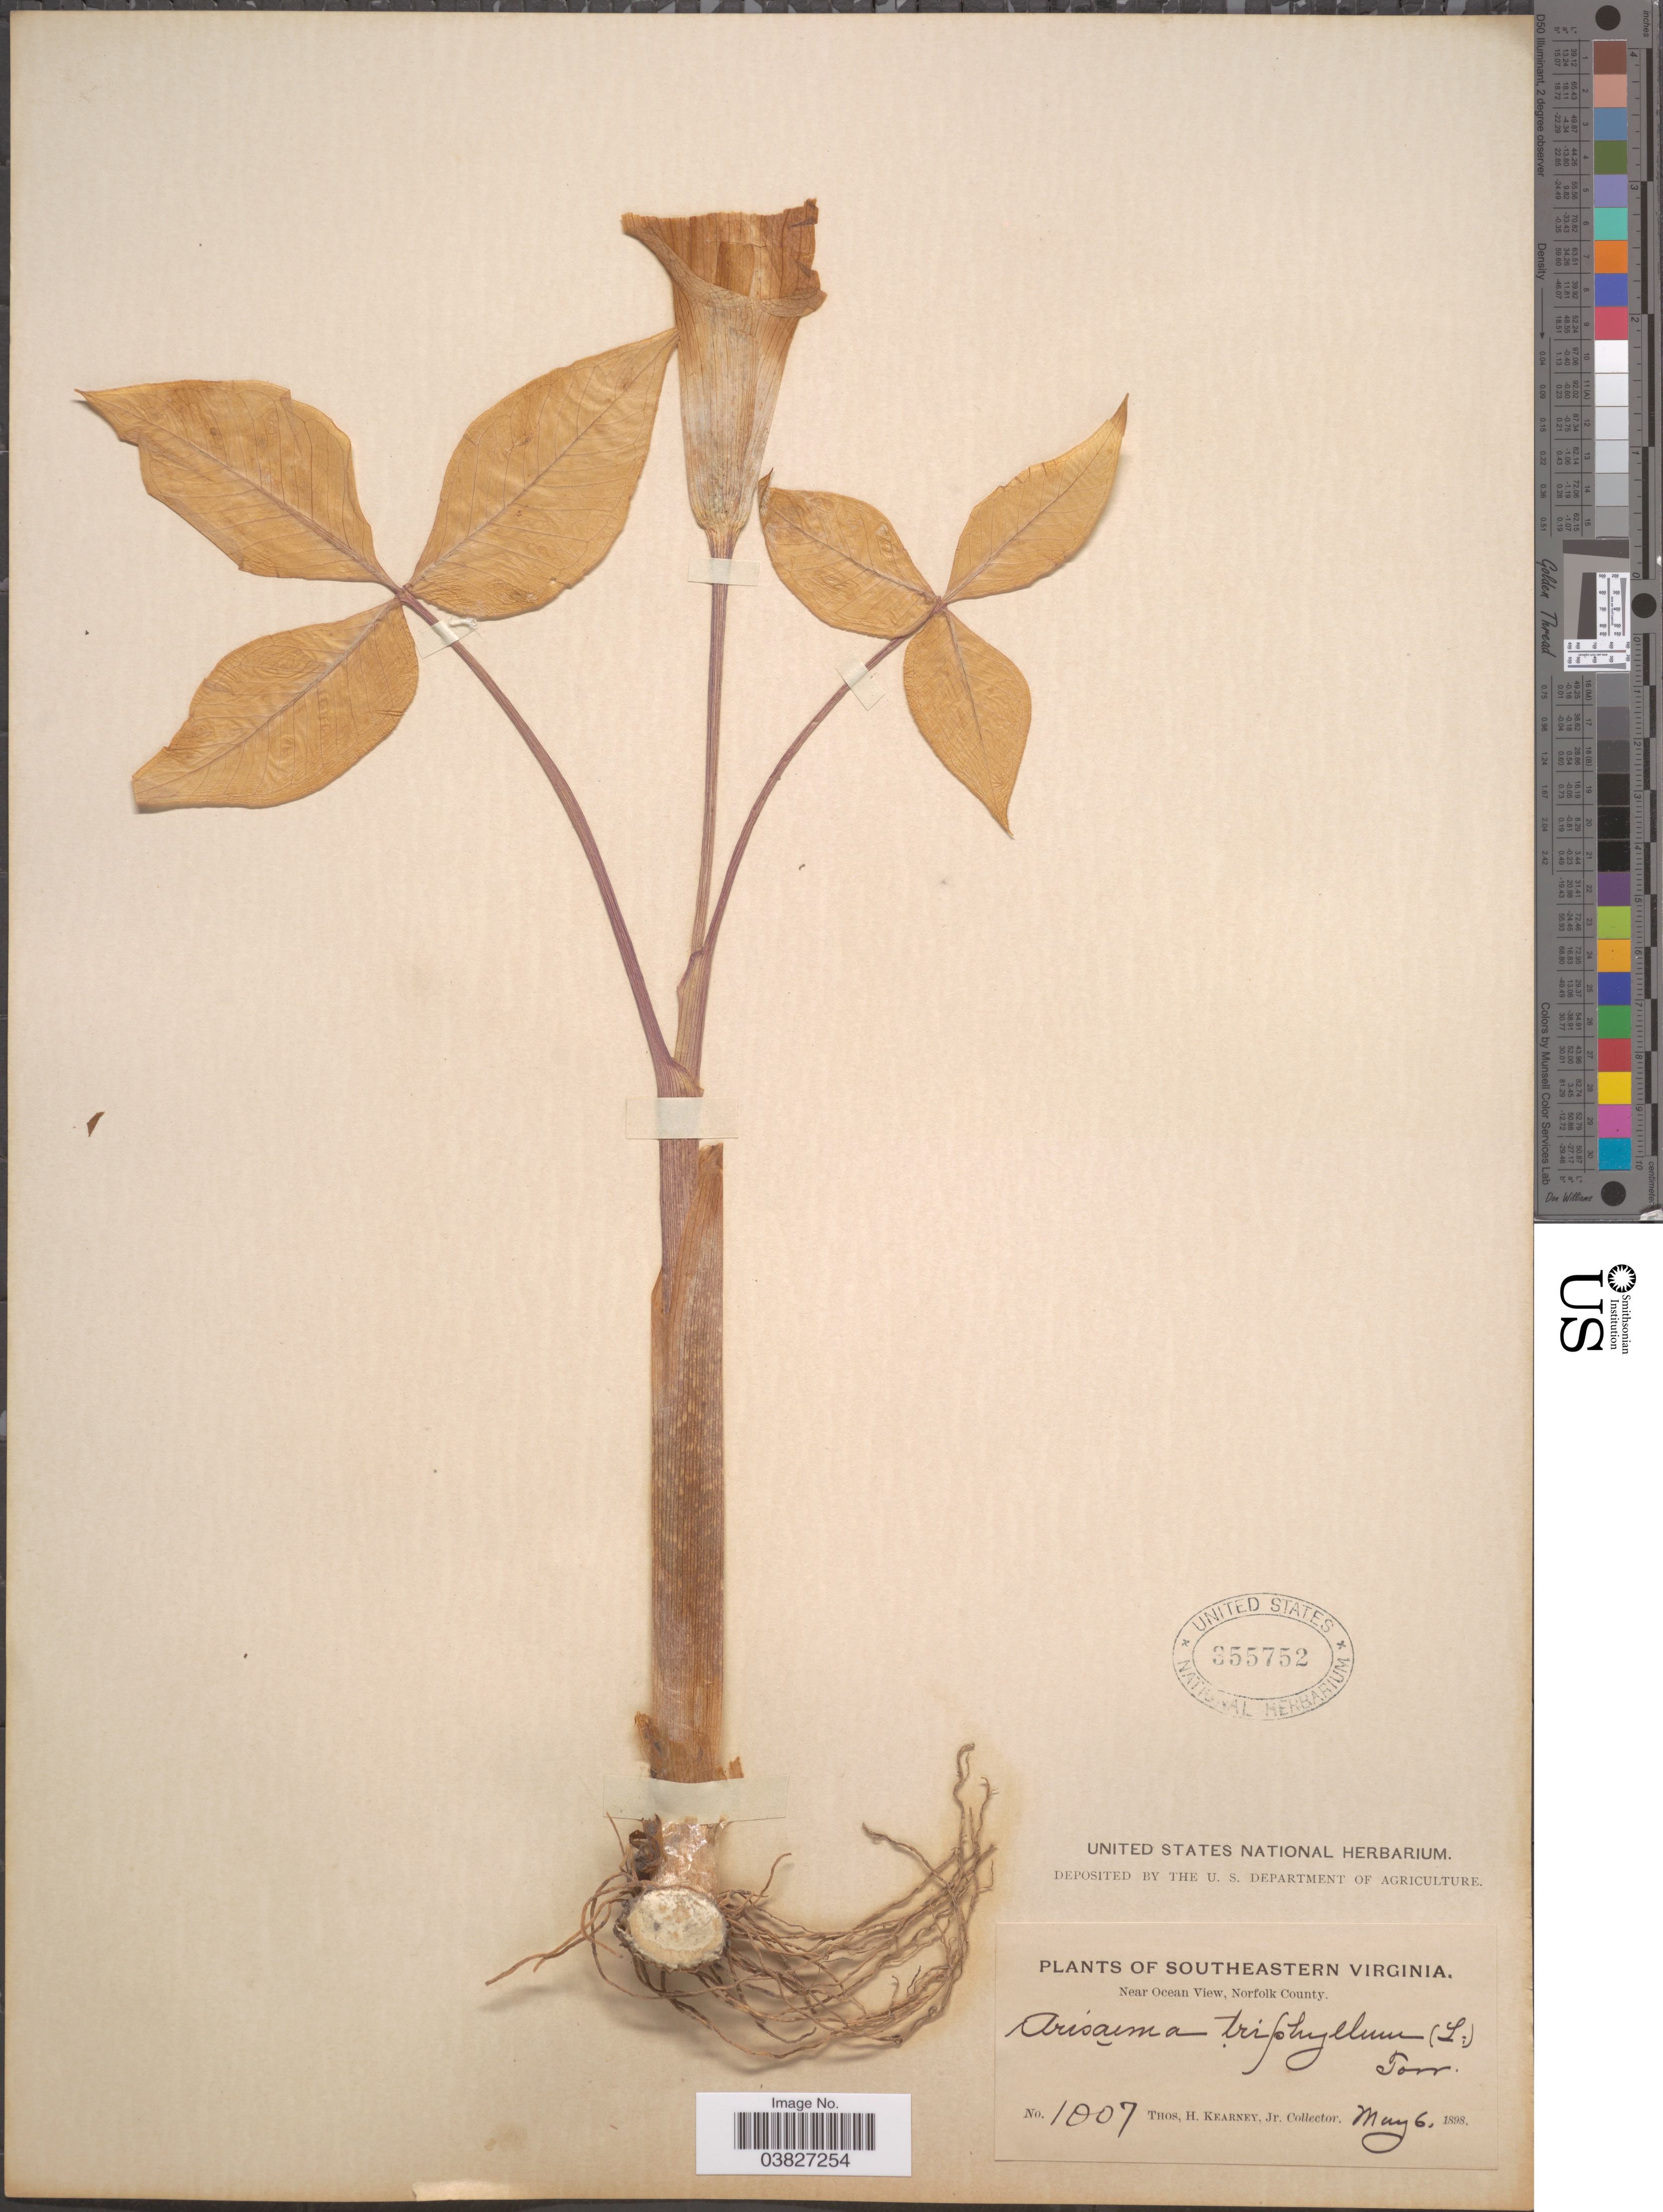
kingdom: Plantae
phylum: Tracheophyta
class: Liliopsida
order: Alismatales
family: Araceae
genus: Arisaema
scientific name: Arisaema triphyllum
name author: (L.) Schott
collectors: T. H. Kearney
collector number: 1007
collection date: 1898-05-06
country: United States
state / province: Virginia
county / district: City of Norfolk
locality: Southeastern Virginia. Near Ocean View, Norfolk County.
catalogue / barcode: US 355752